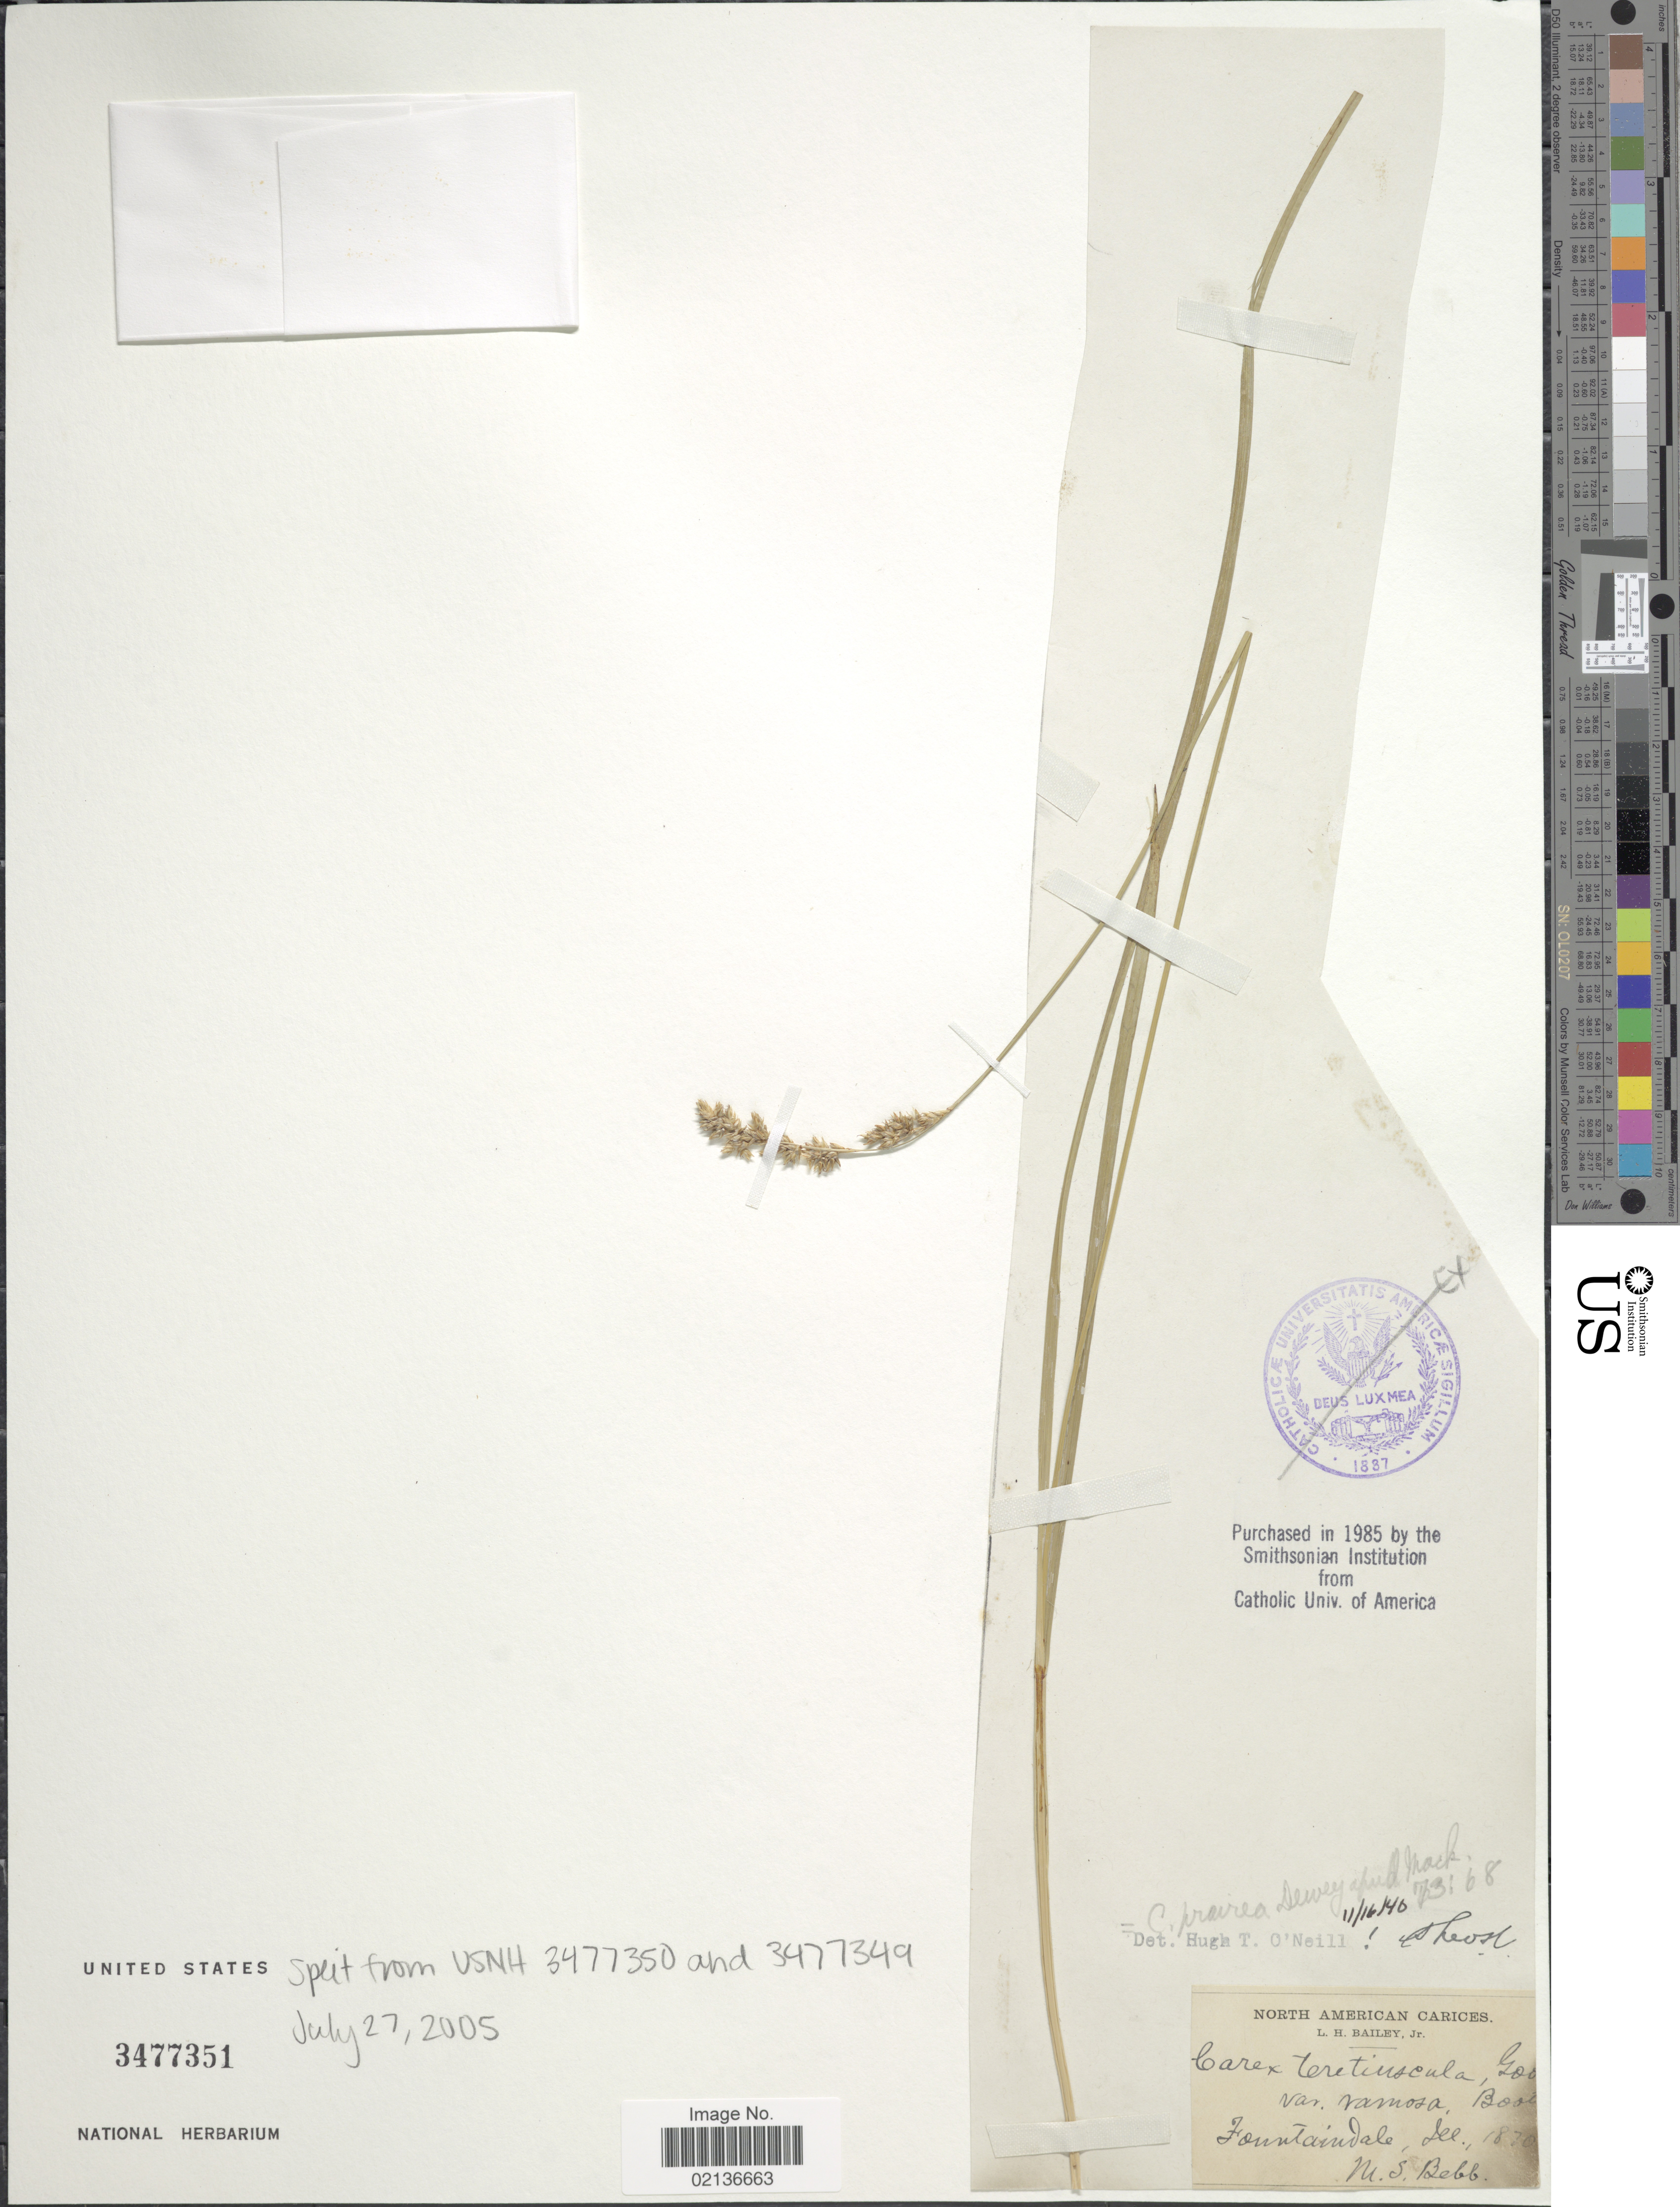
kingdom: Plantae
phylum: Tracheophyta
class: Liliopsida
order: Poales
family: Cyperaceae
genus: Carex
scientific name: Carex diandra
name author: Schrank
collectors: M. Bebb & L. H. Bailey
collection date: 1870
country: United States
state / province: Illinois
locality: Fountaindale, Ill.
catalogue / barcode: US 3477351